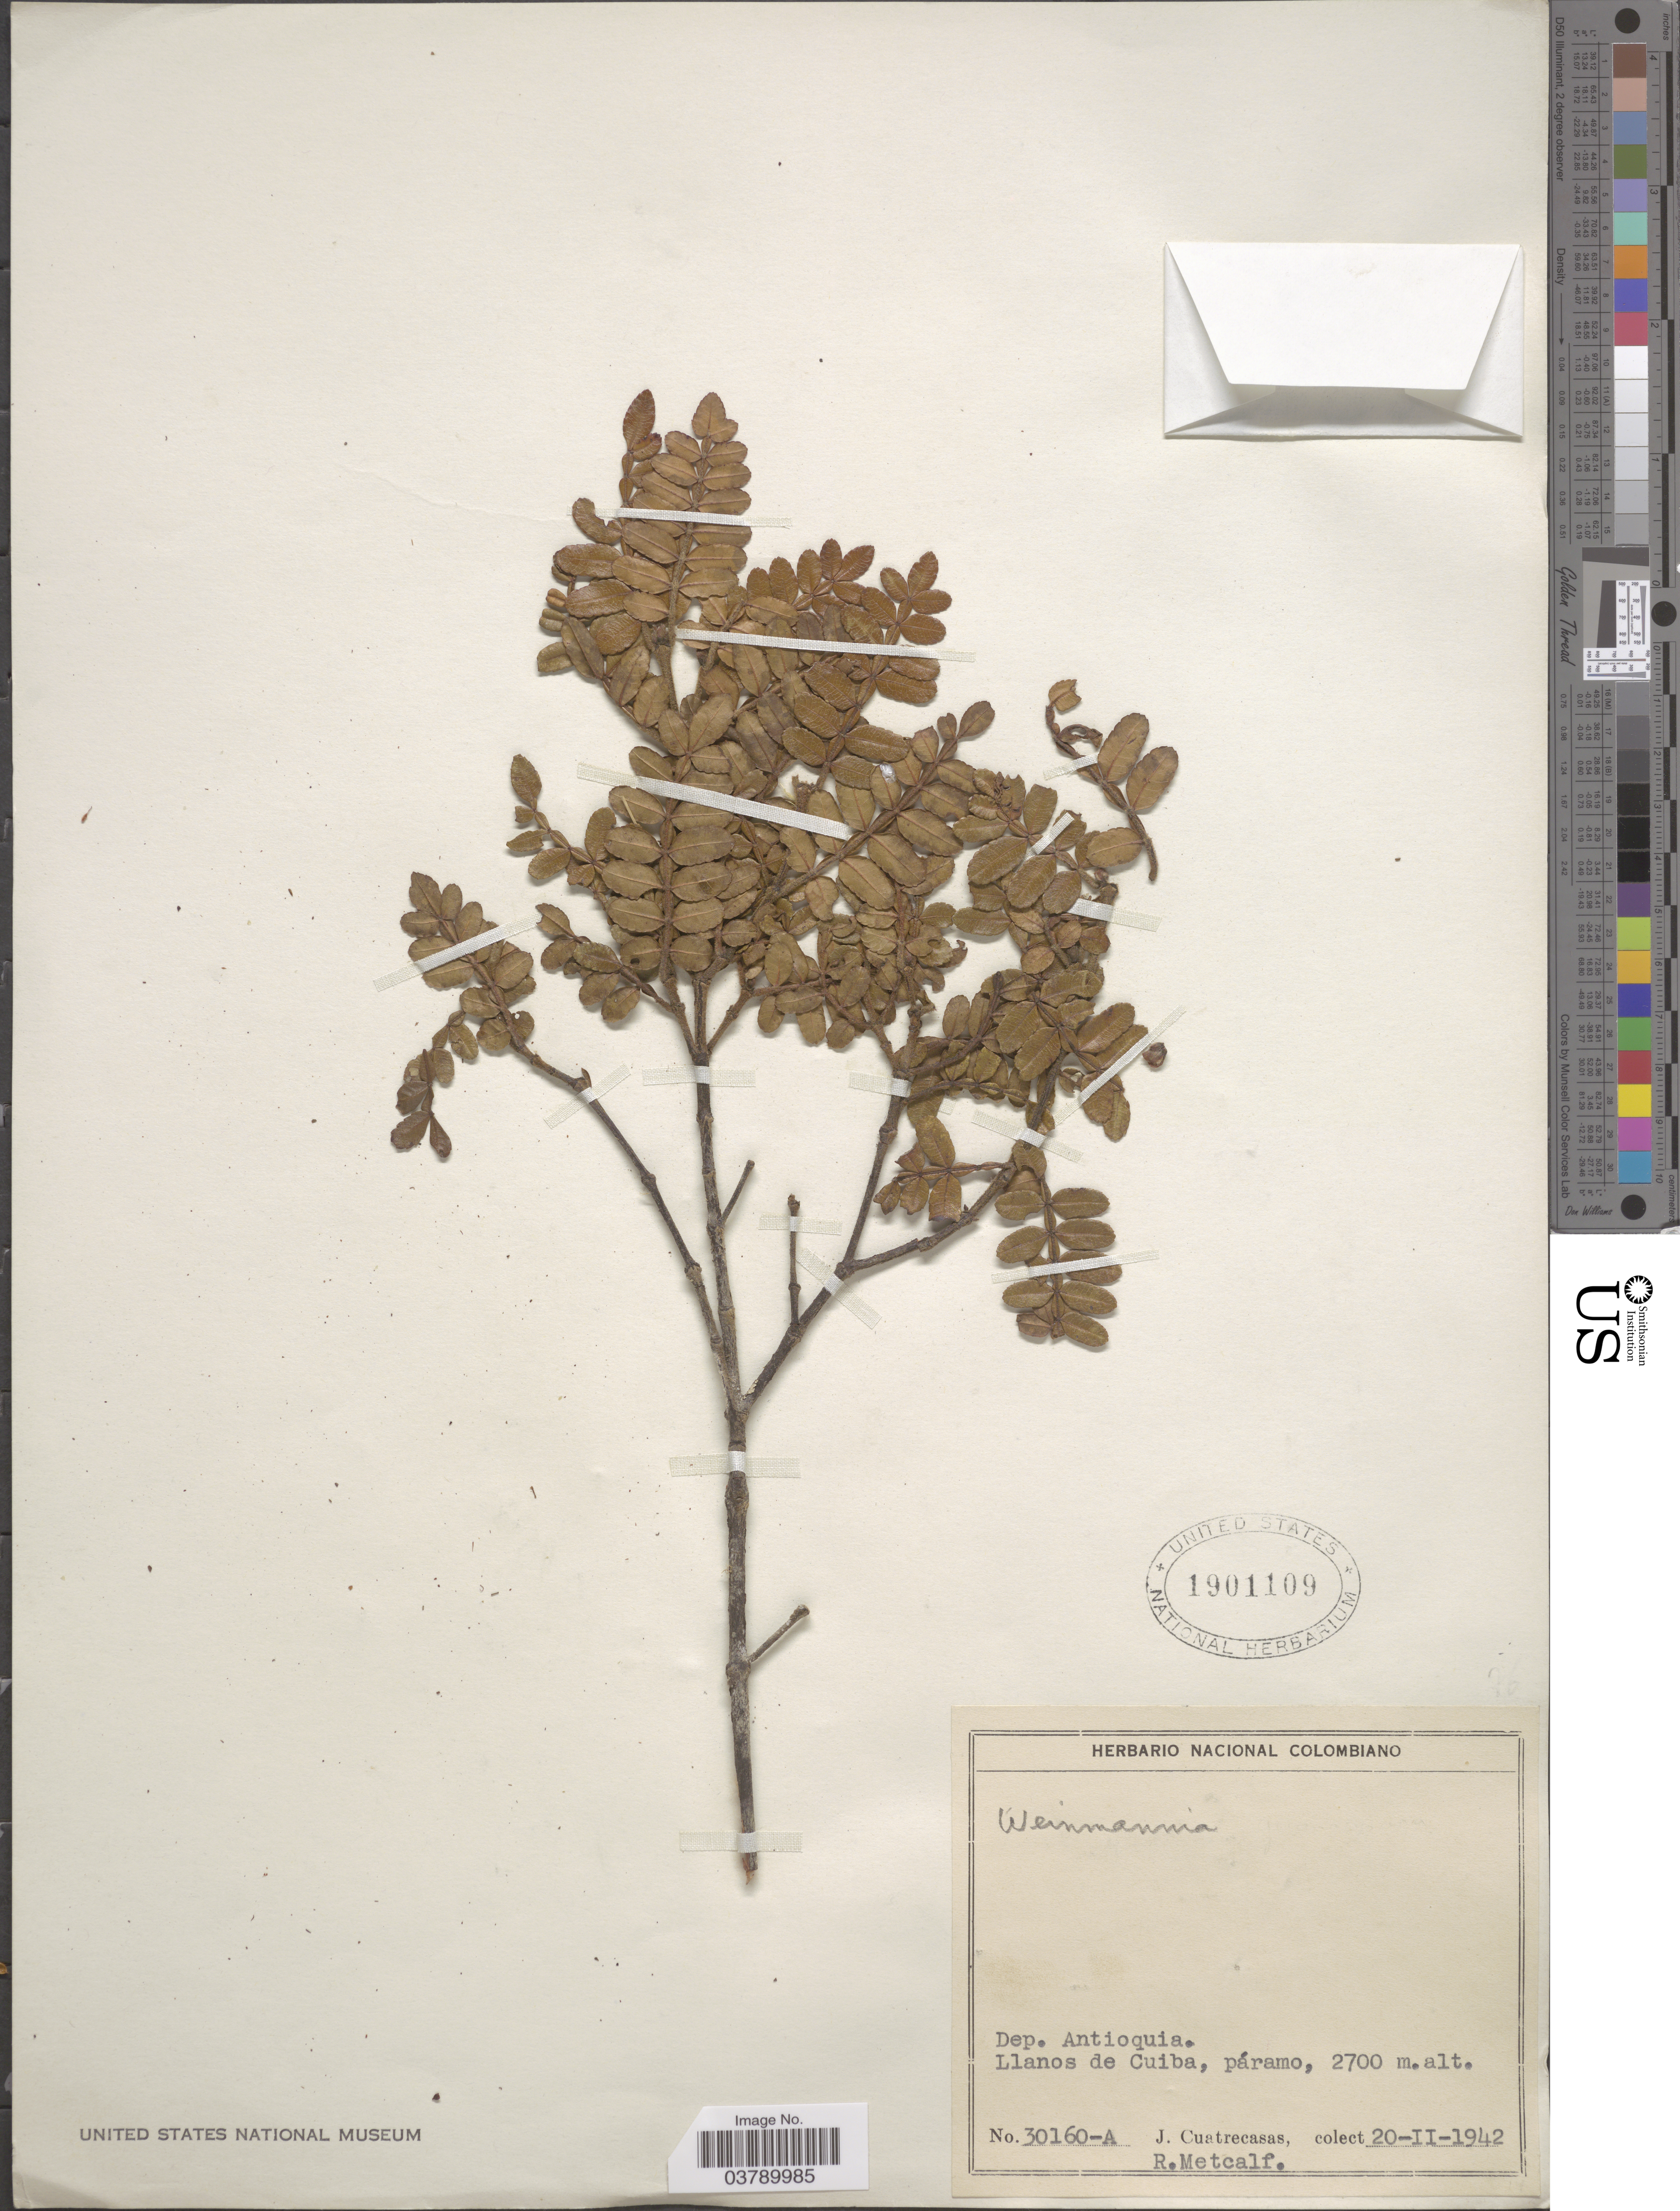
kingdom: Plantae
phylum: Tracheophyta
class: Magnoliopsida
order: Oxalidales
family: Cunoniaceae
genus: Weinmannia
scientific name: Weinmannia sp.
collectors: J. Cuatrecasas & R. D. Metcalf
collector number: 30160-A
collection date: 1942-02-20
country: Colombia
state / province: Antioquia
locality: Dep. Antioquia. Llanos de Cuiba, páramo.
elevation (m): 2700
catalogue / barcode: US 1901109